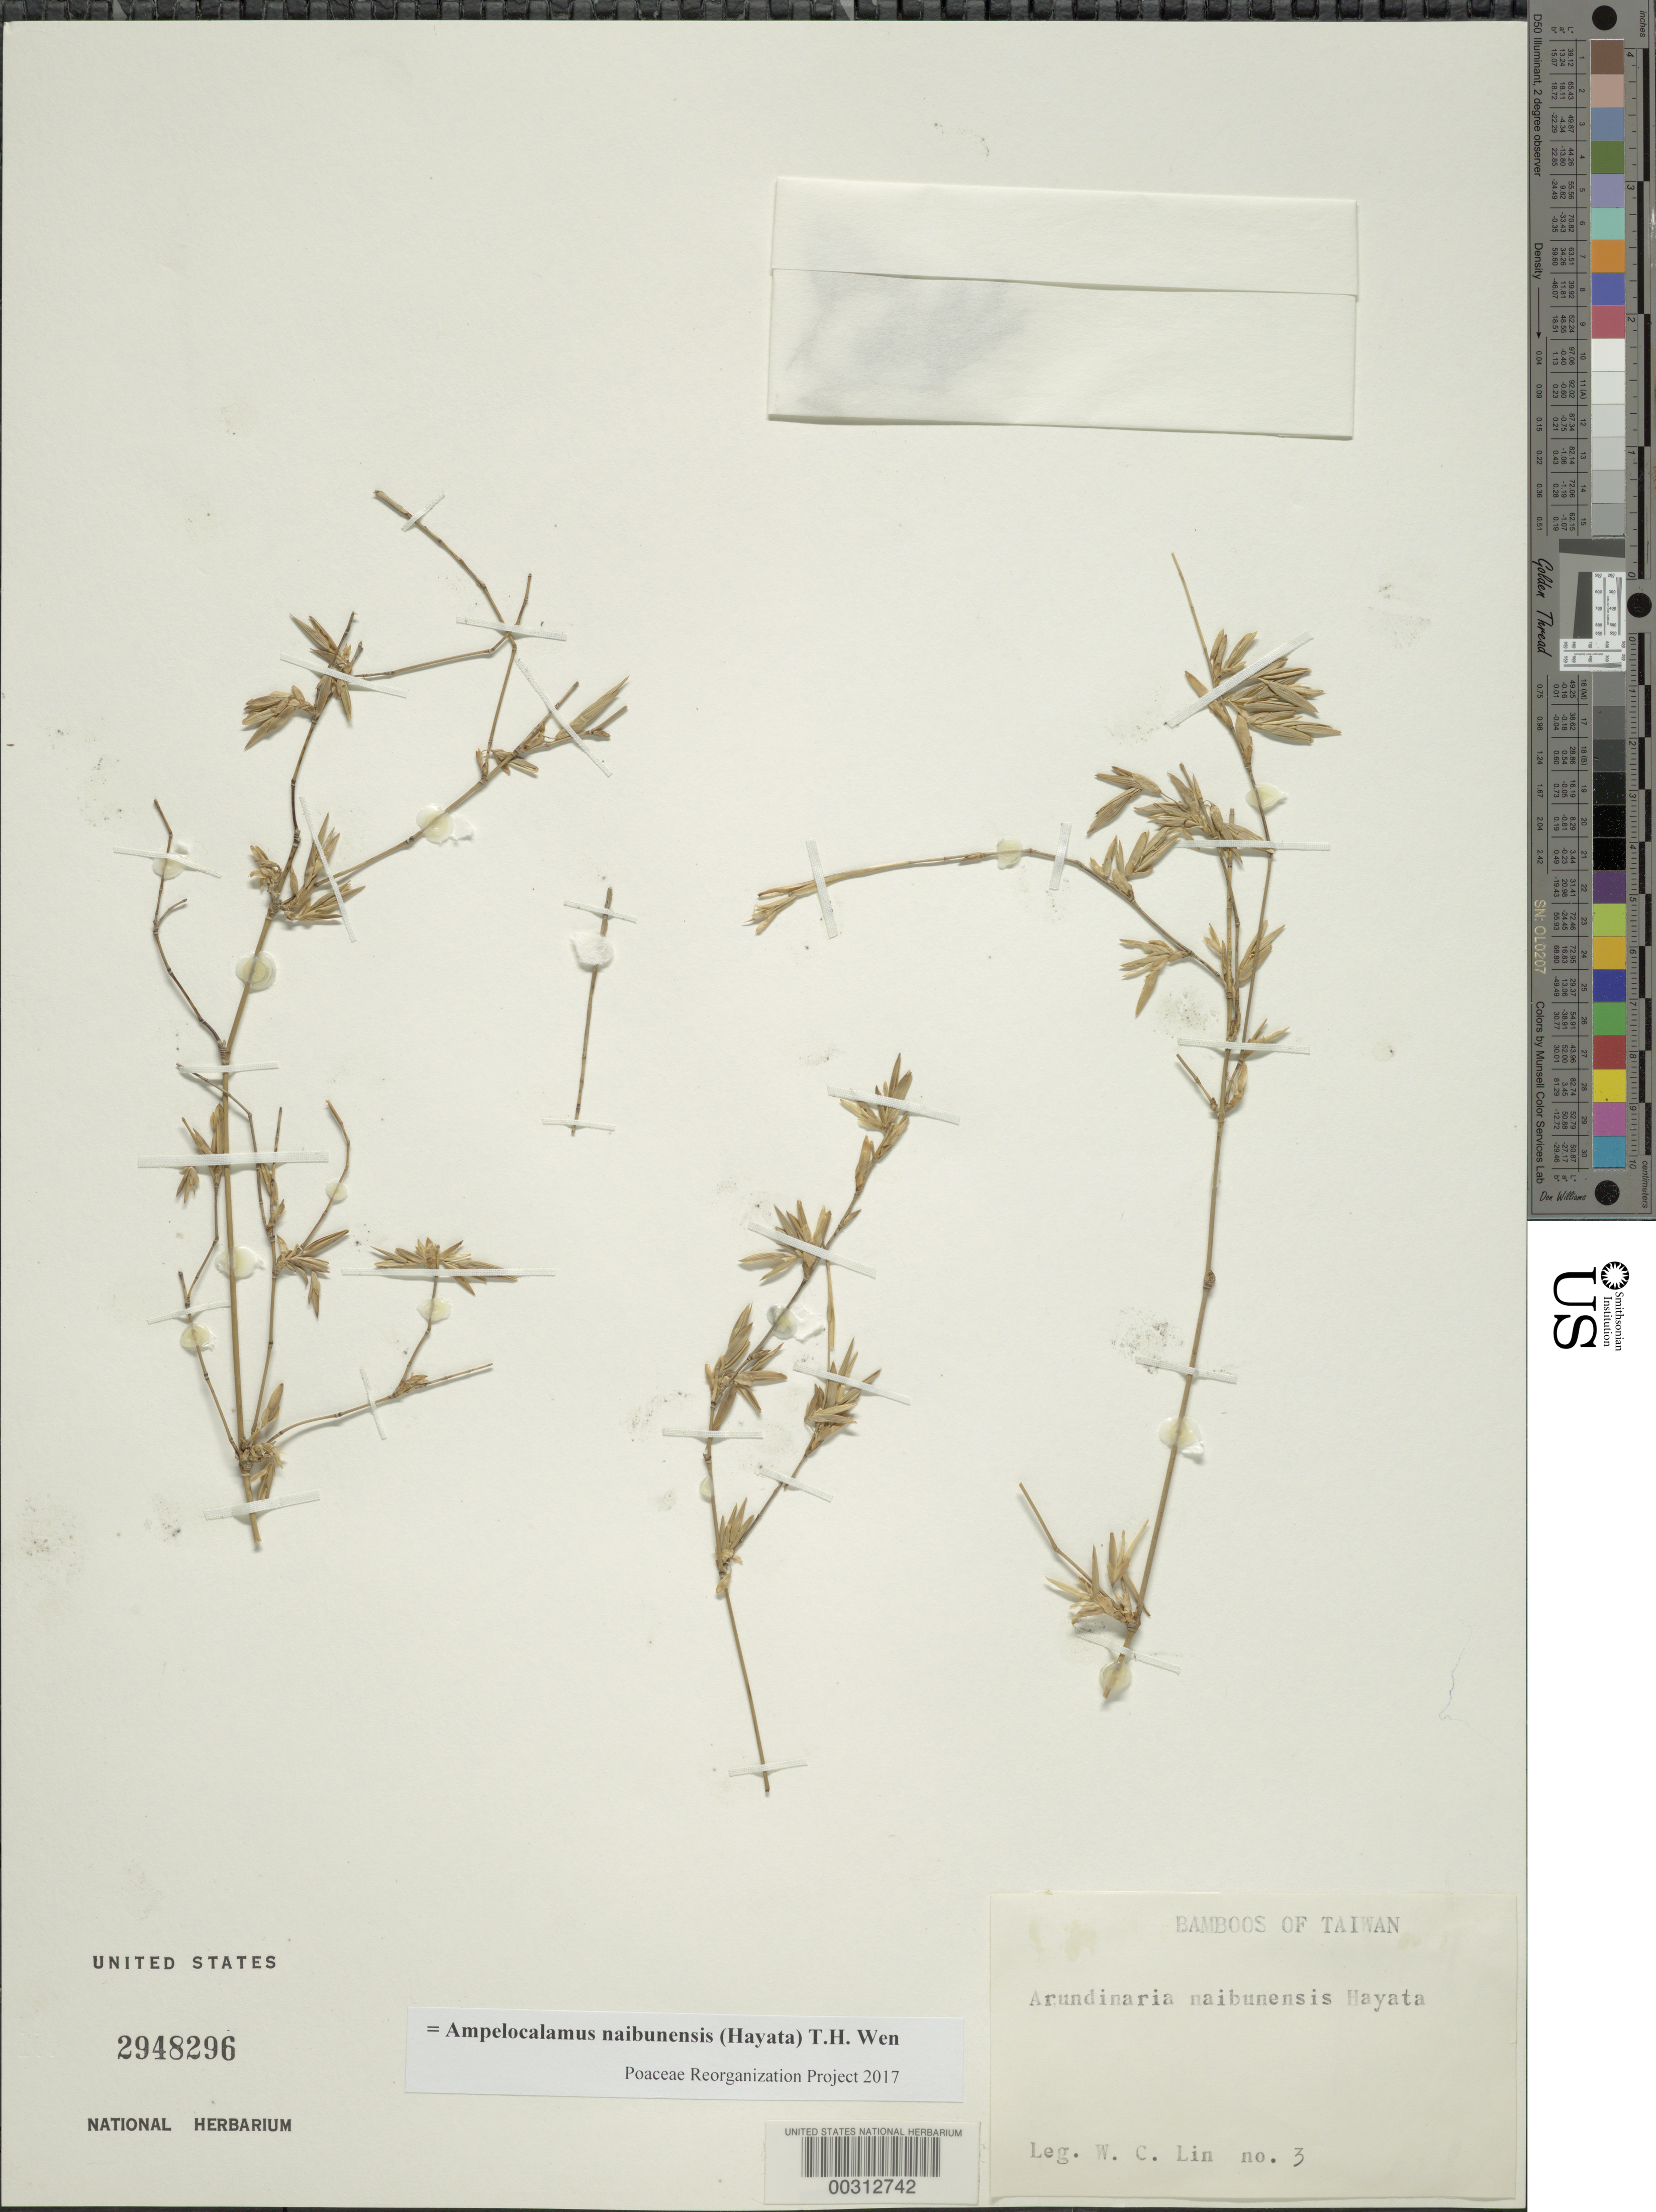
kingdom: Plantae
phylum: Tracheophyta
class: Liliopsida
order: Poales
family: Poaceae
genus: Drepanostachyum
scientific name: Drepanostachyum naibunensis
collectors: W. Lin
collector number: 3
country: Taiwan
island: Taiwan [Formosa]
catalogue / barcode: US 2948296